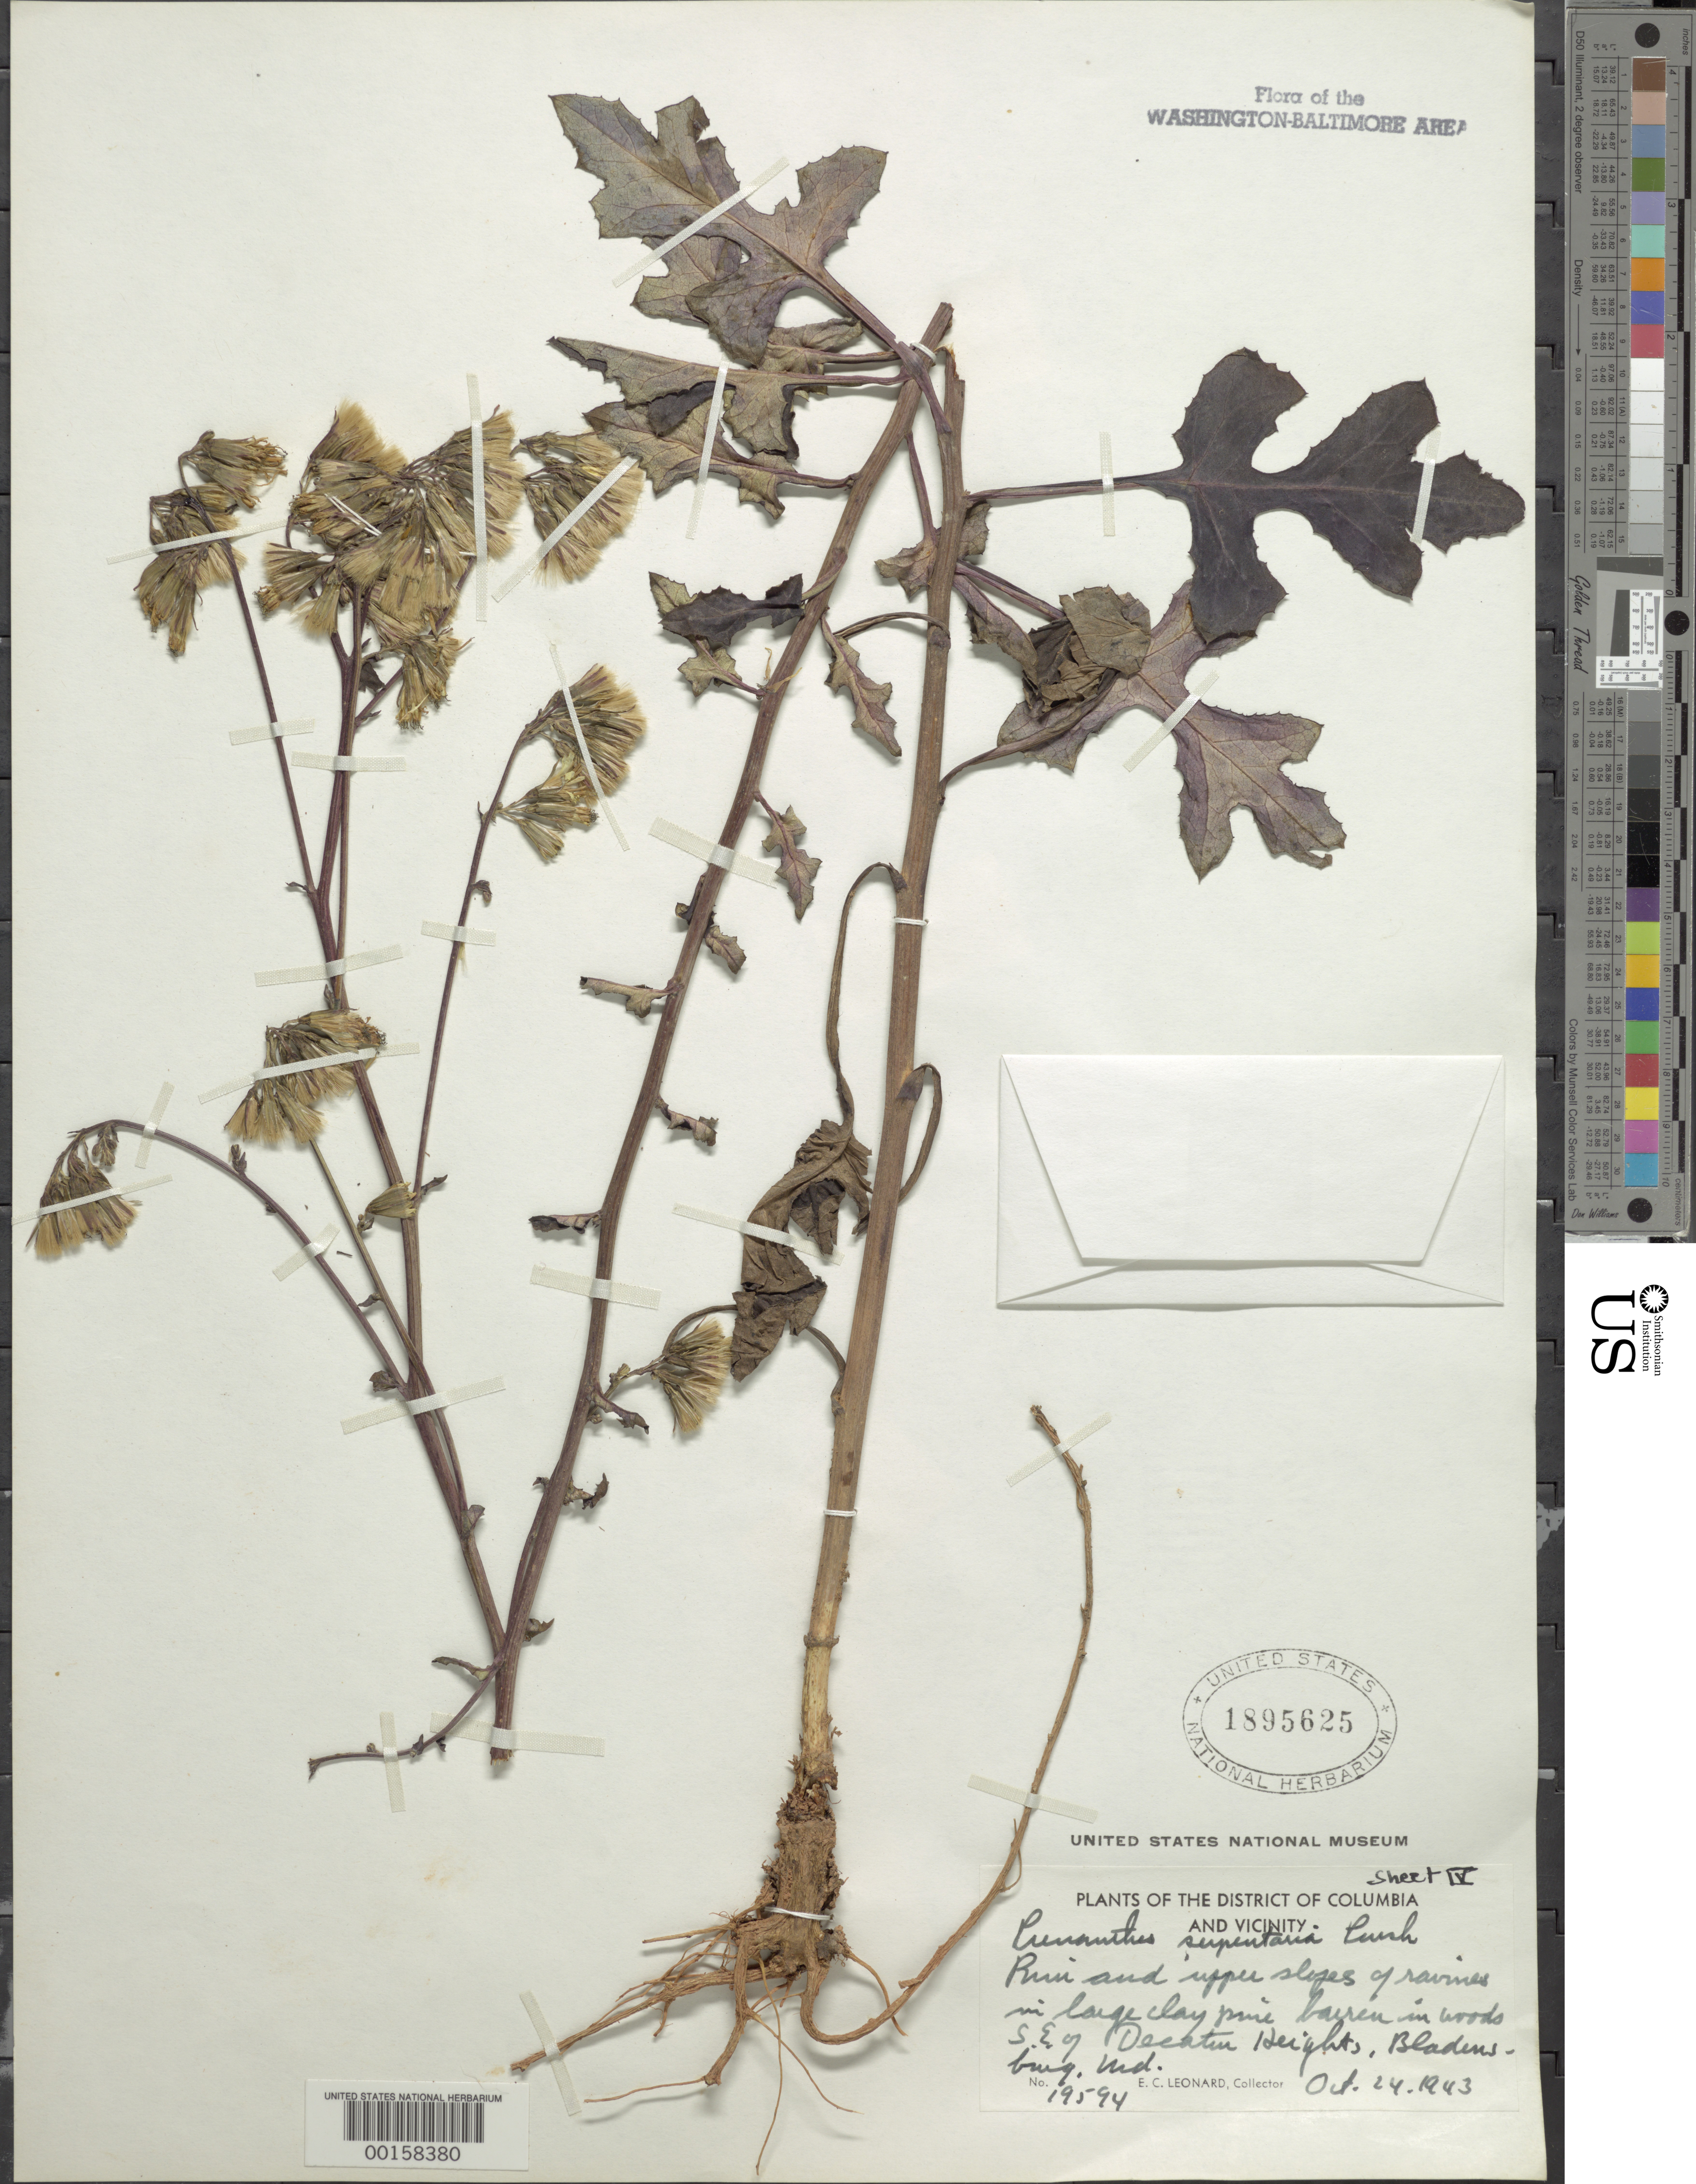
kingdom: Plantae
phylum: Tracheophyta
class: Magnoliopsida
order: Asterales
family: Asteraceae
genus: Nabalus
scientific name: Nabalus serpentarius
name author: (Pursh) Hook.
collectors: E. C. Leonard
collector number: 19594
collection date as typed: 24 Oct 1943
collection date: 1943-10-24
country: United States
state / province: Maryland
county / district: Prince George's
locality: SE of Decatur Heights Bladensburg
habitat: Upper slope of ravine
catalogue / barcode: US 1895625